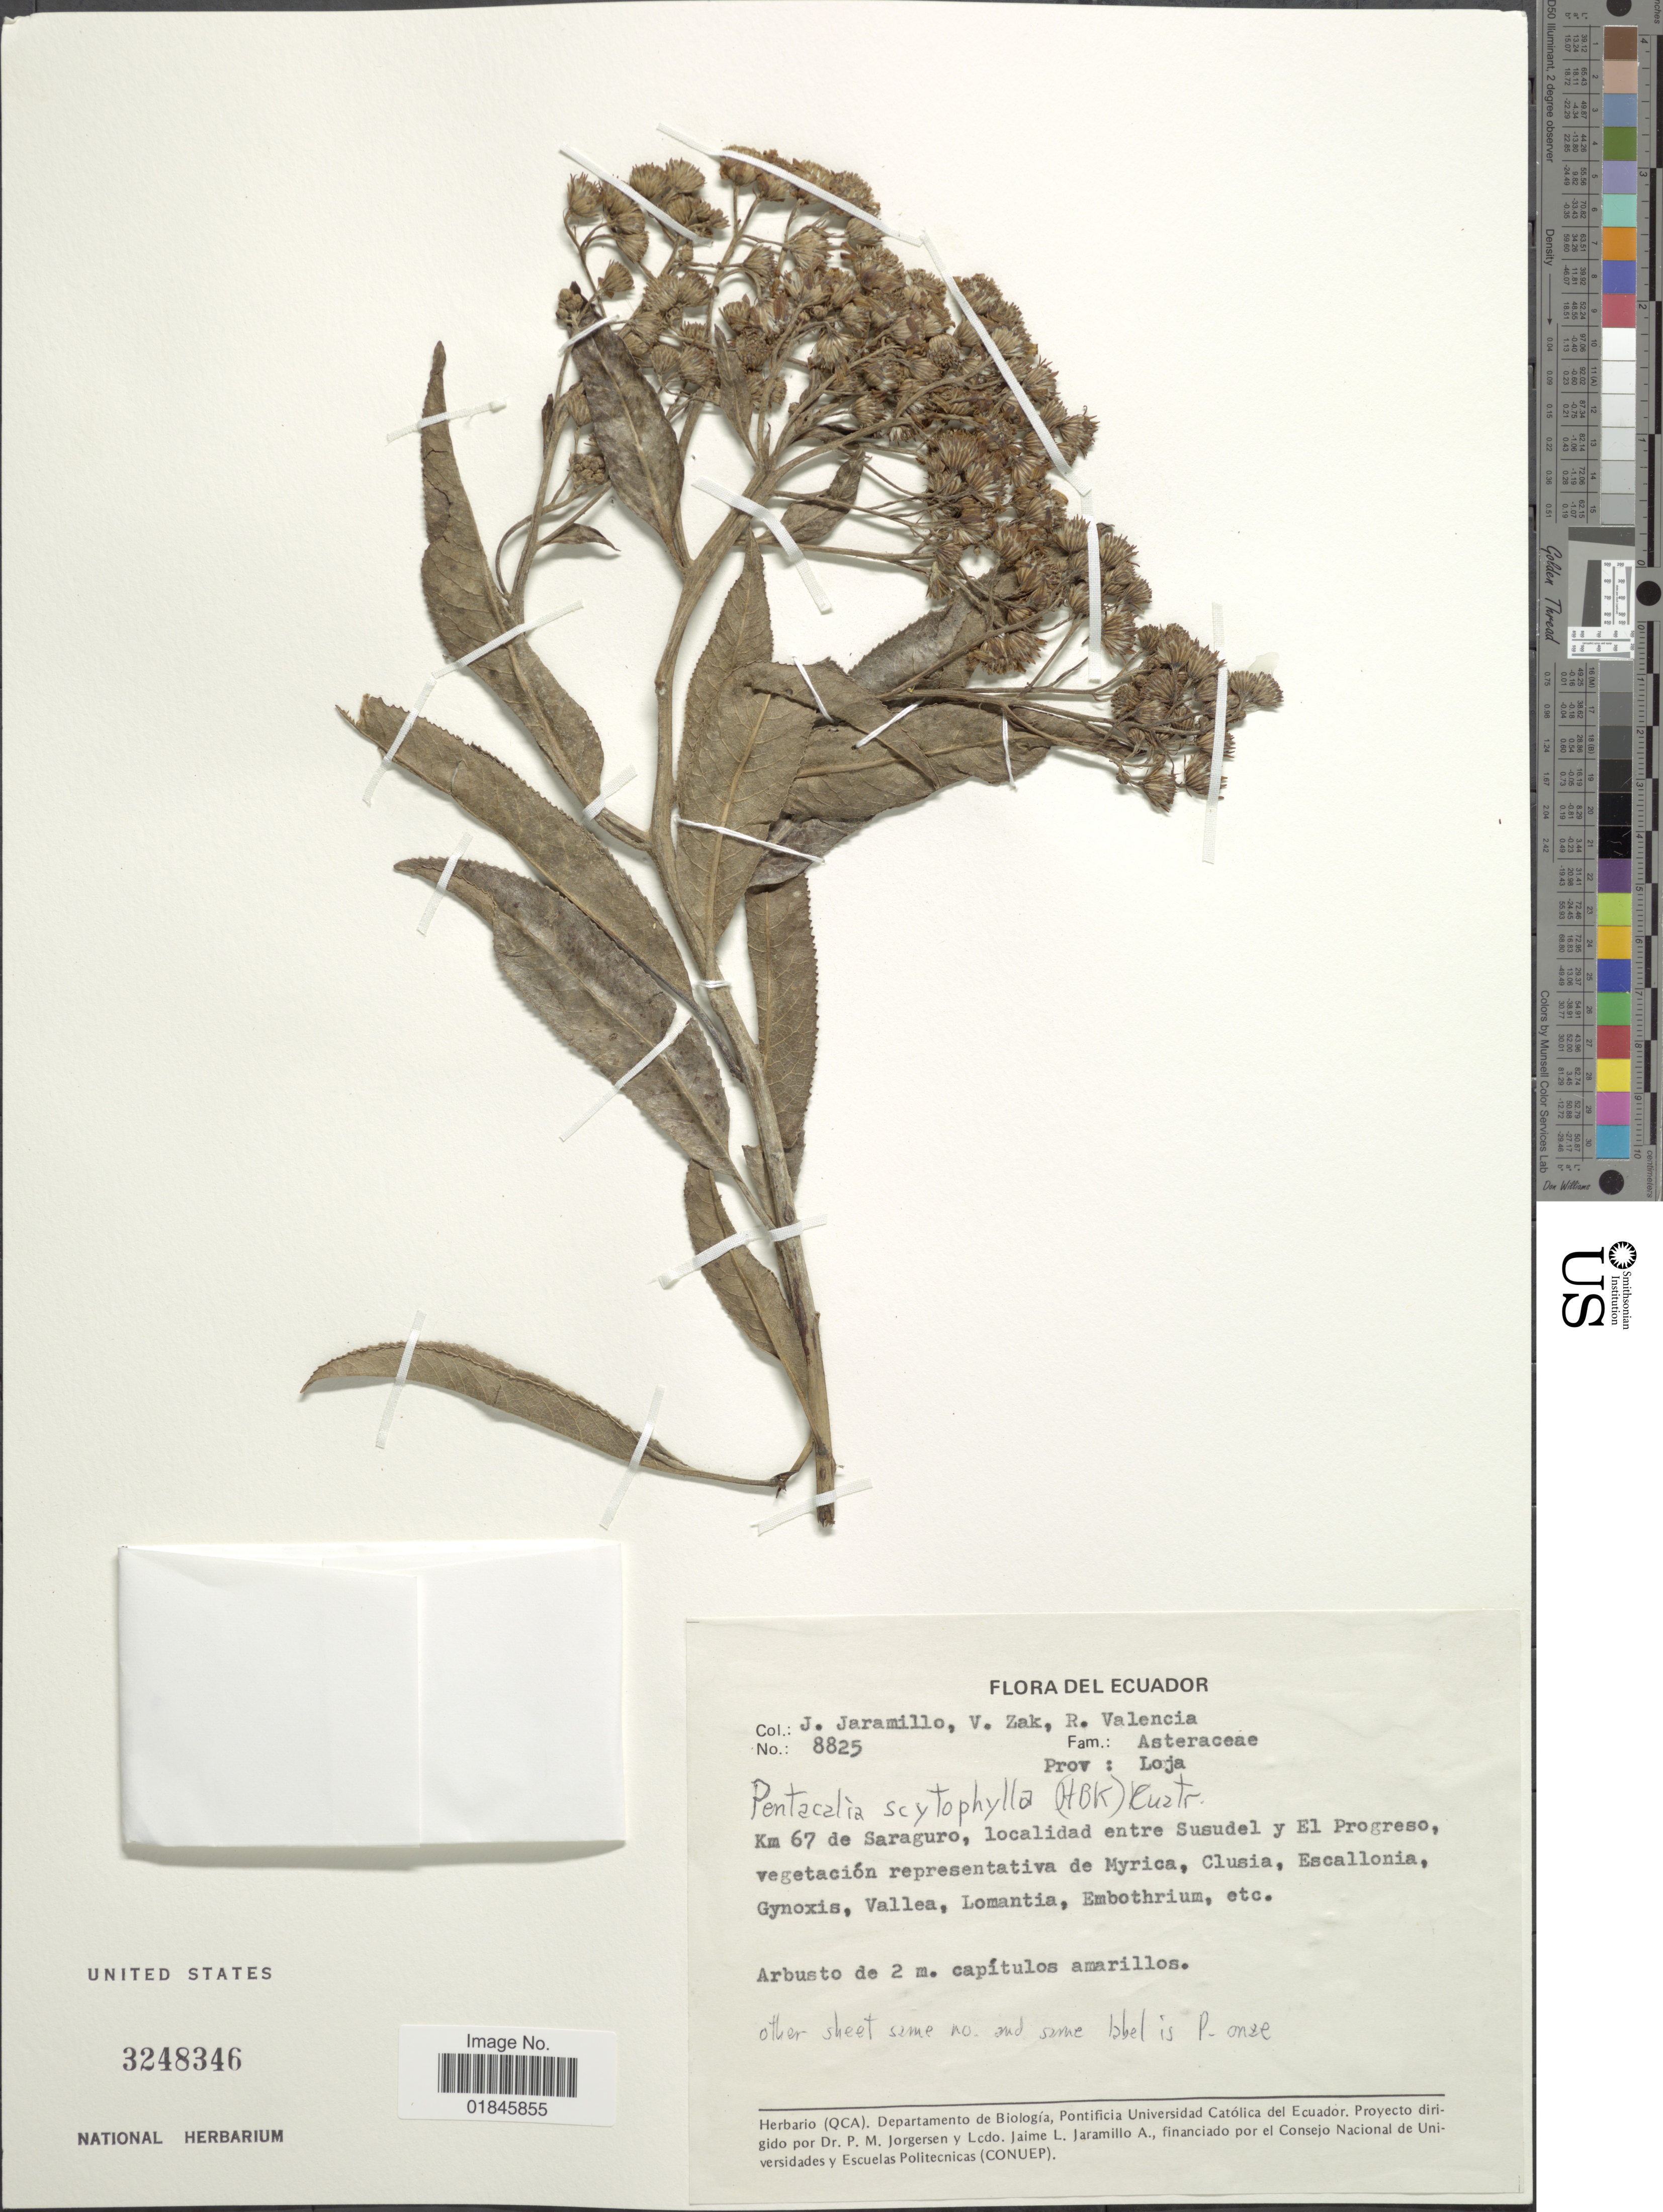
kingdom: Plantae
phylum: Tracheophyta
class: Magnoliopsida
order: Asterales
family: Asteraceae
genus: Pentacalia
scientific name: Pentacalia scitophylla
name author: Kunth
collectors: J. Jaramillo, V. Zak & R. Valencia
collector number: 8825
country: Ecuador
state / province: Loja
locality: Prov: Loja. Km 67 de Saraguro, localidad entre Susudel y El Progreso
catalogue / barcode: US 3248346